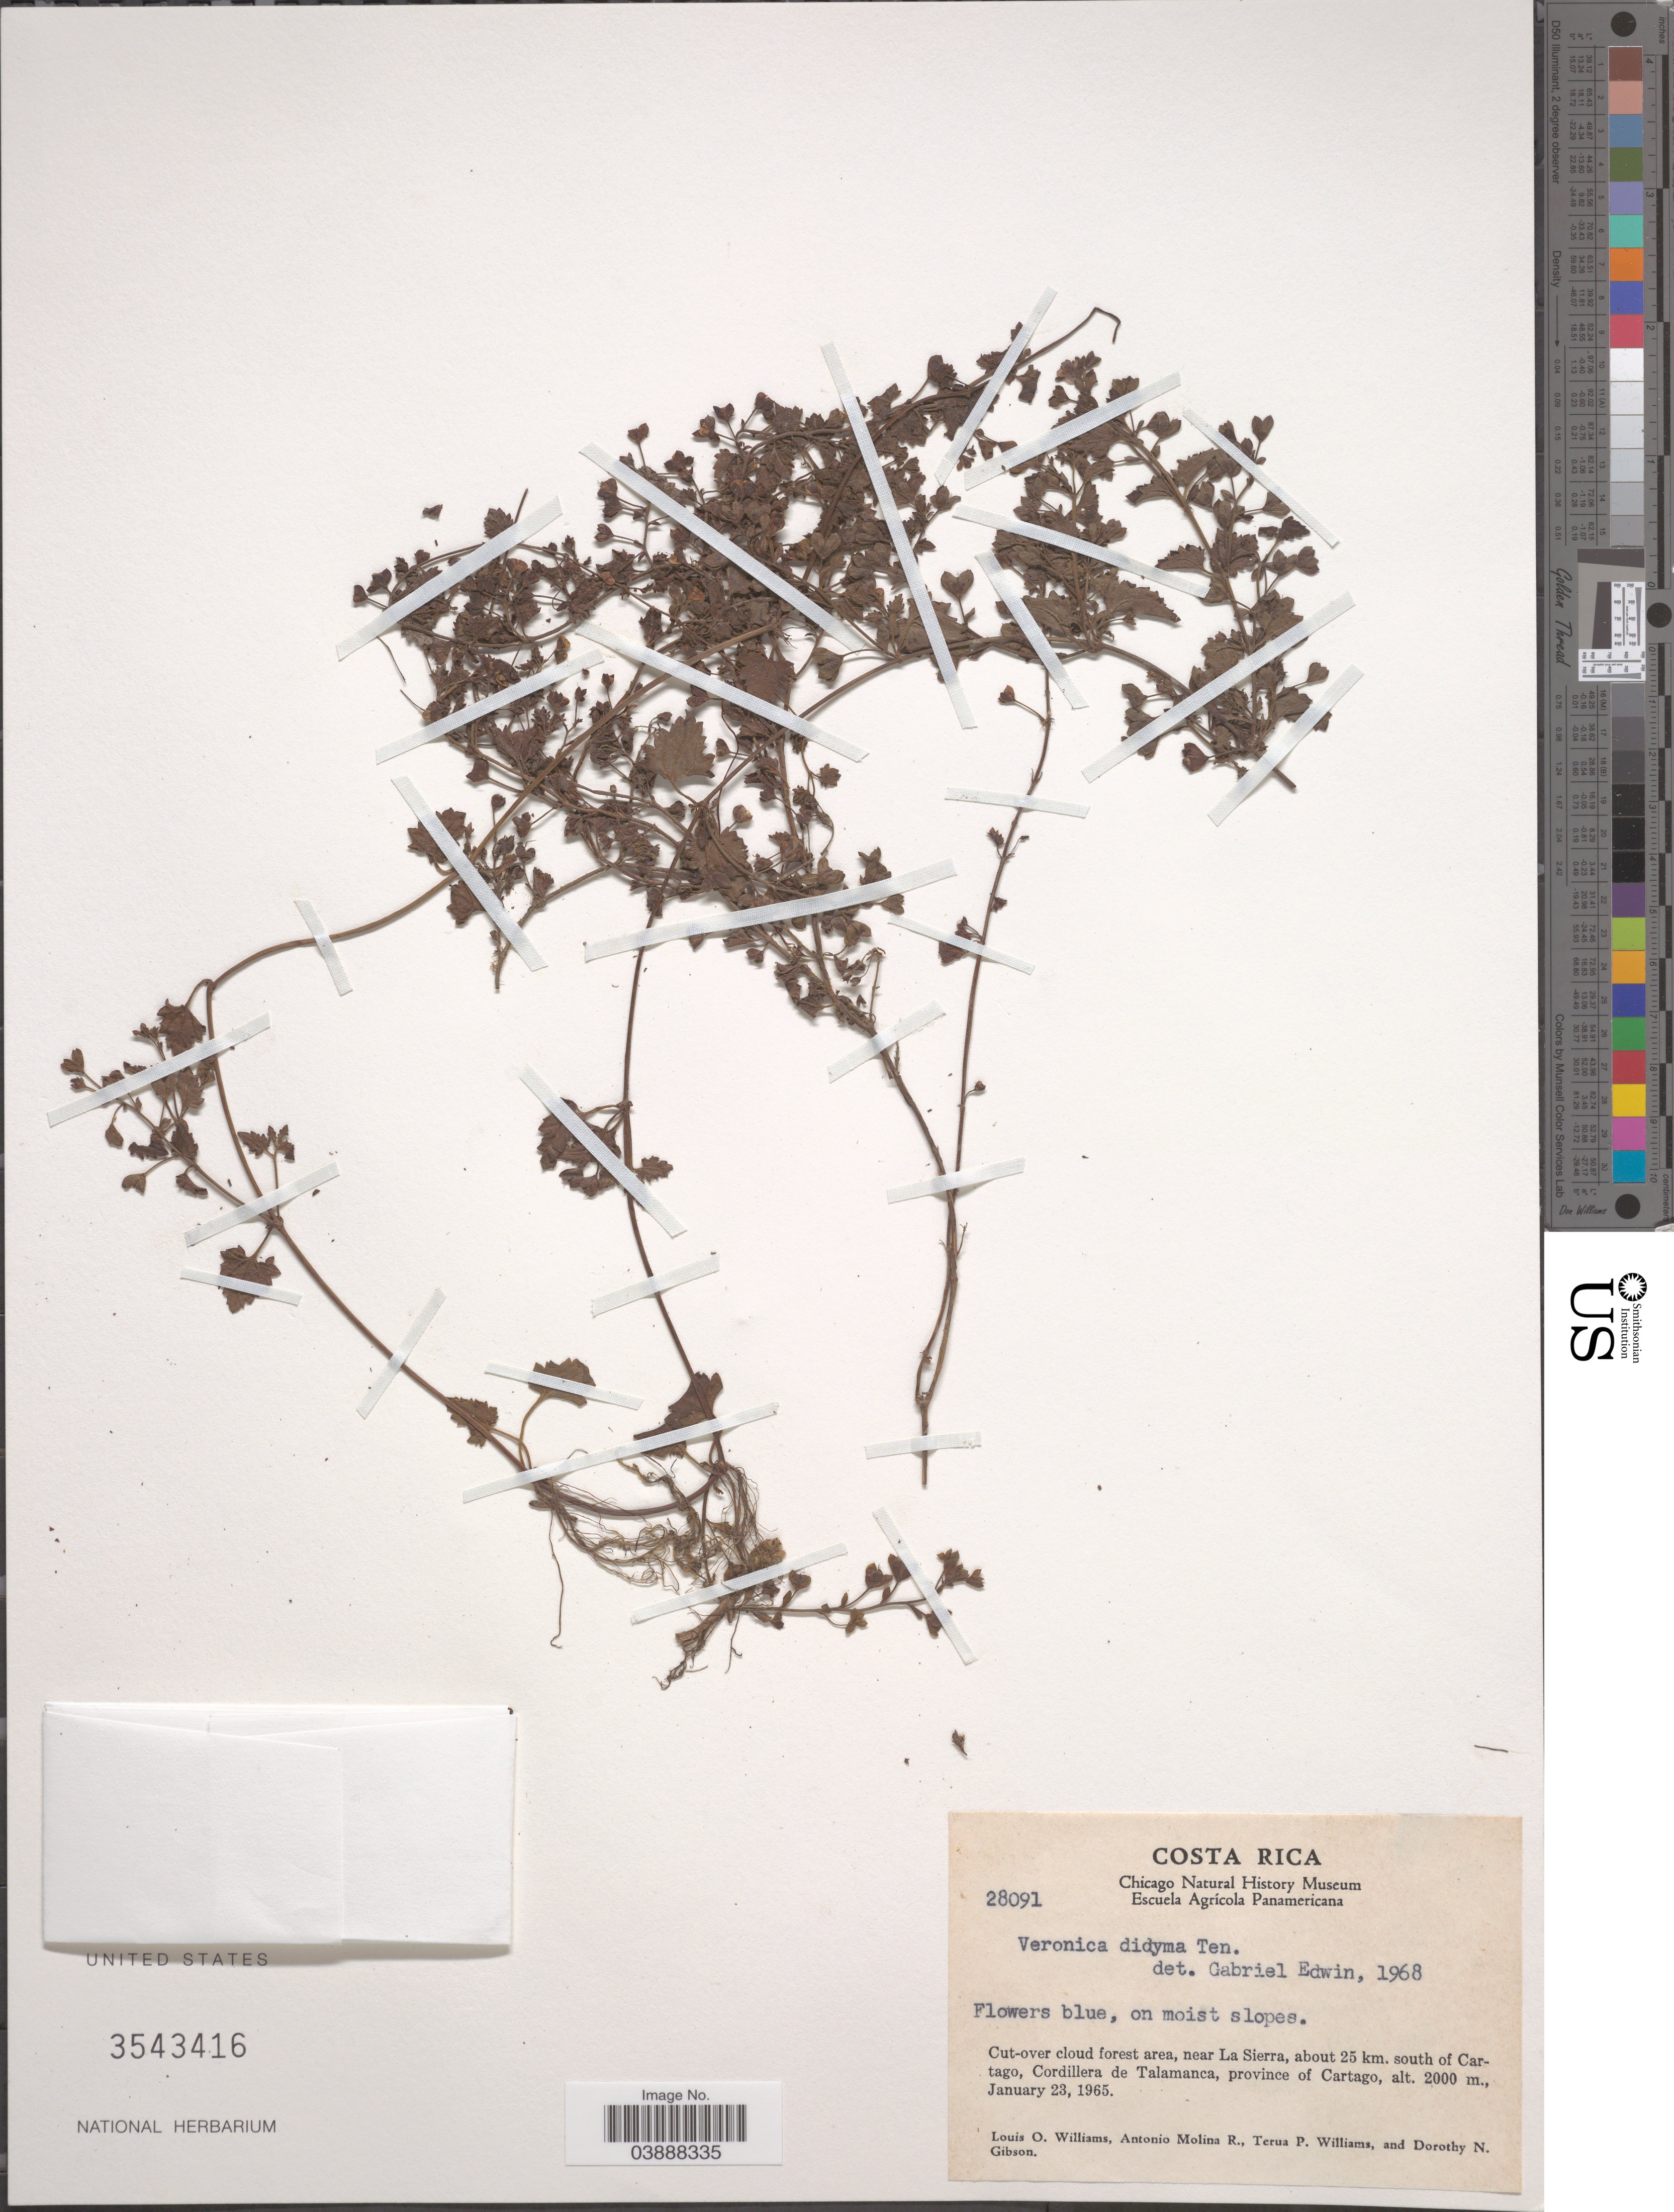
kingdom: Plantae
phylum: Tracheophyta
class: Magnoliopsida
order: Lamiales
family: Plantaginaceae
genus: Veronica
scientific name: Veronica didyma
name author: Ten.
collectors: L. O. Williams, A. Molina R., T. Williams & D. N. Gibson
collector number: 28091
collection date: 1965-01-23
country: Costa Rica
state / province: Cartago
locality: Near La Sierra, about 25 km. south of Cartago, Cordillera de Talamanca.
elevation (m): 2000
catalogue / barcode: US 3543416